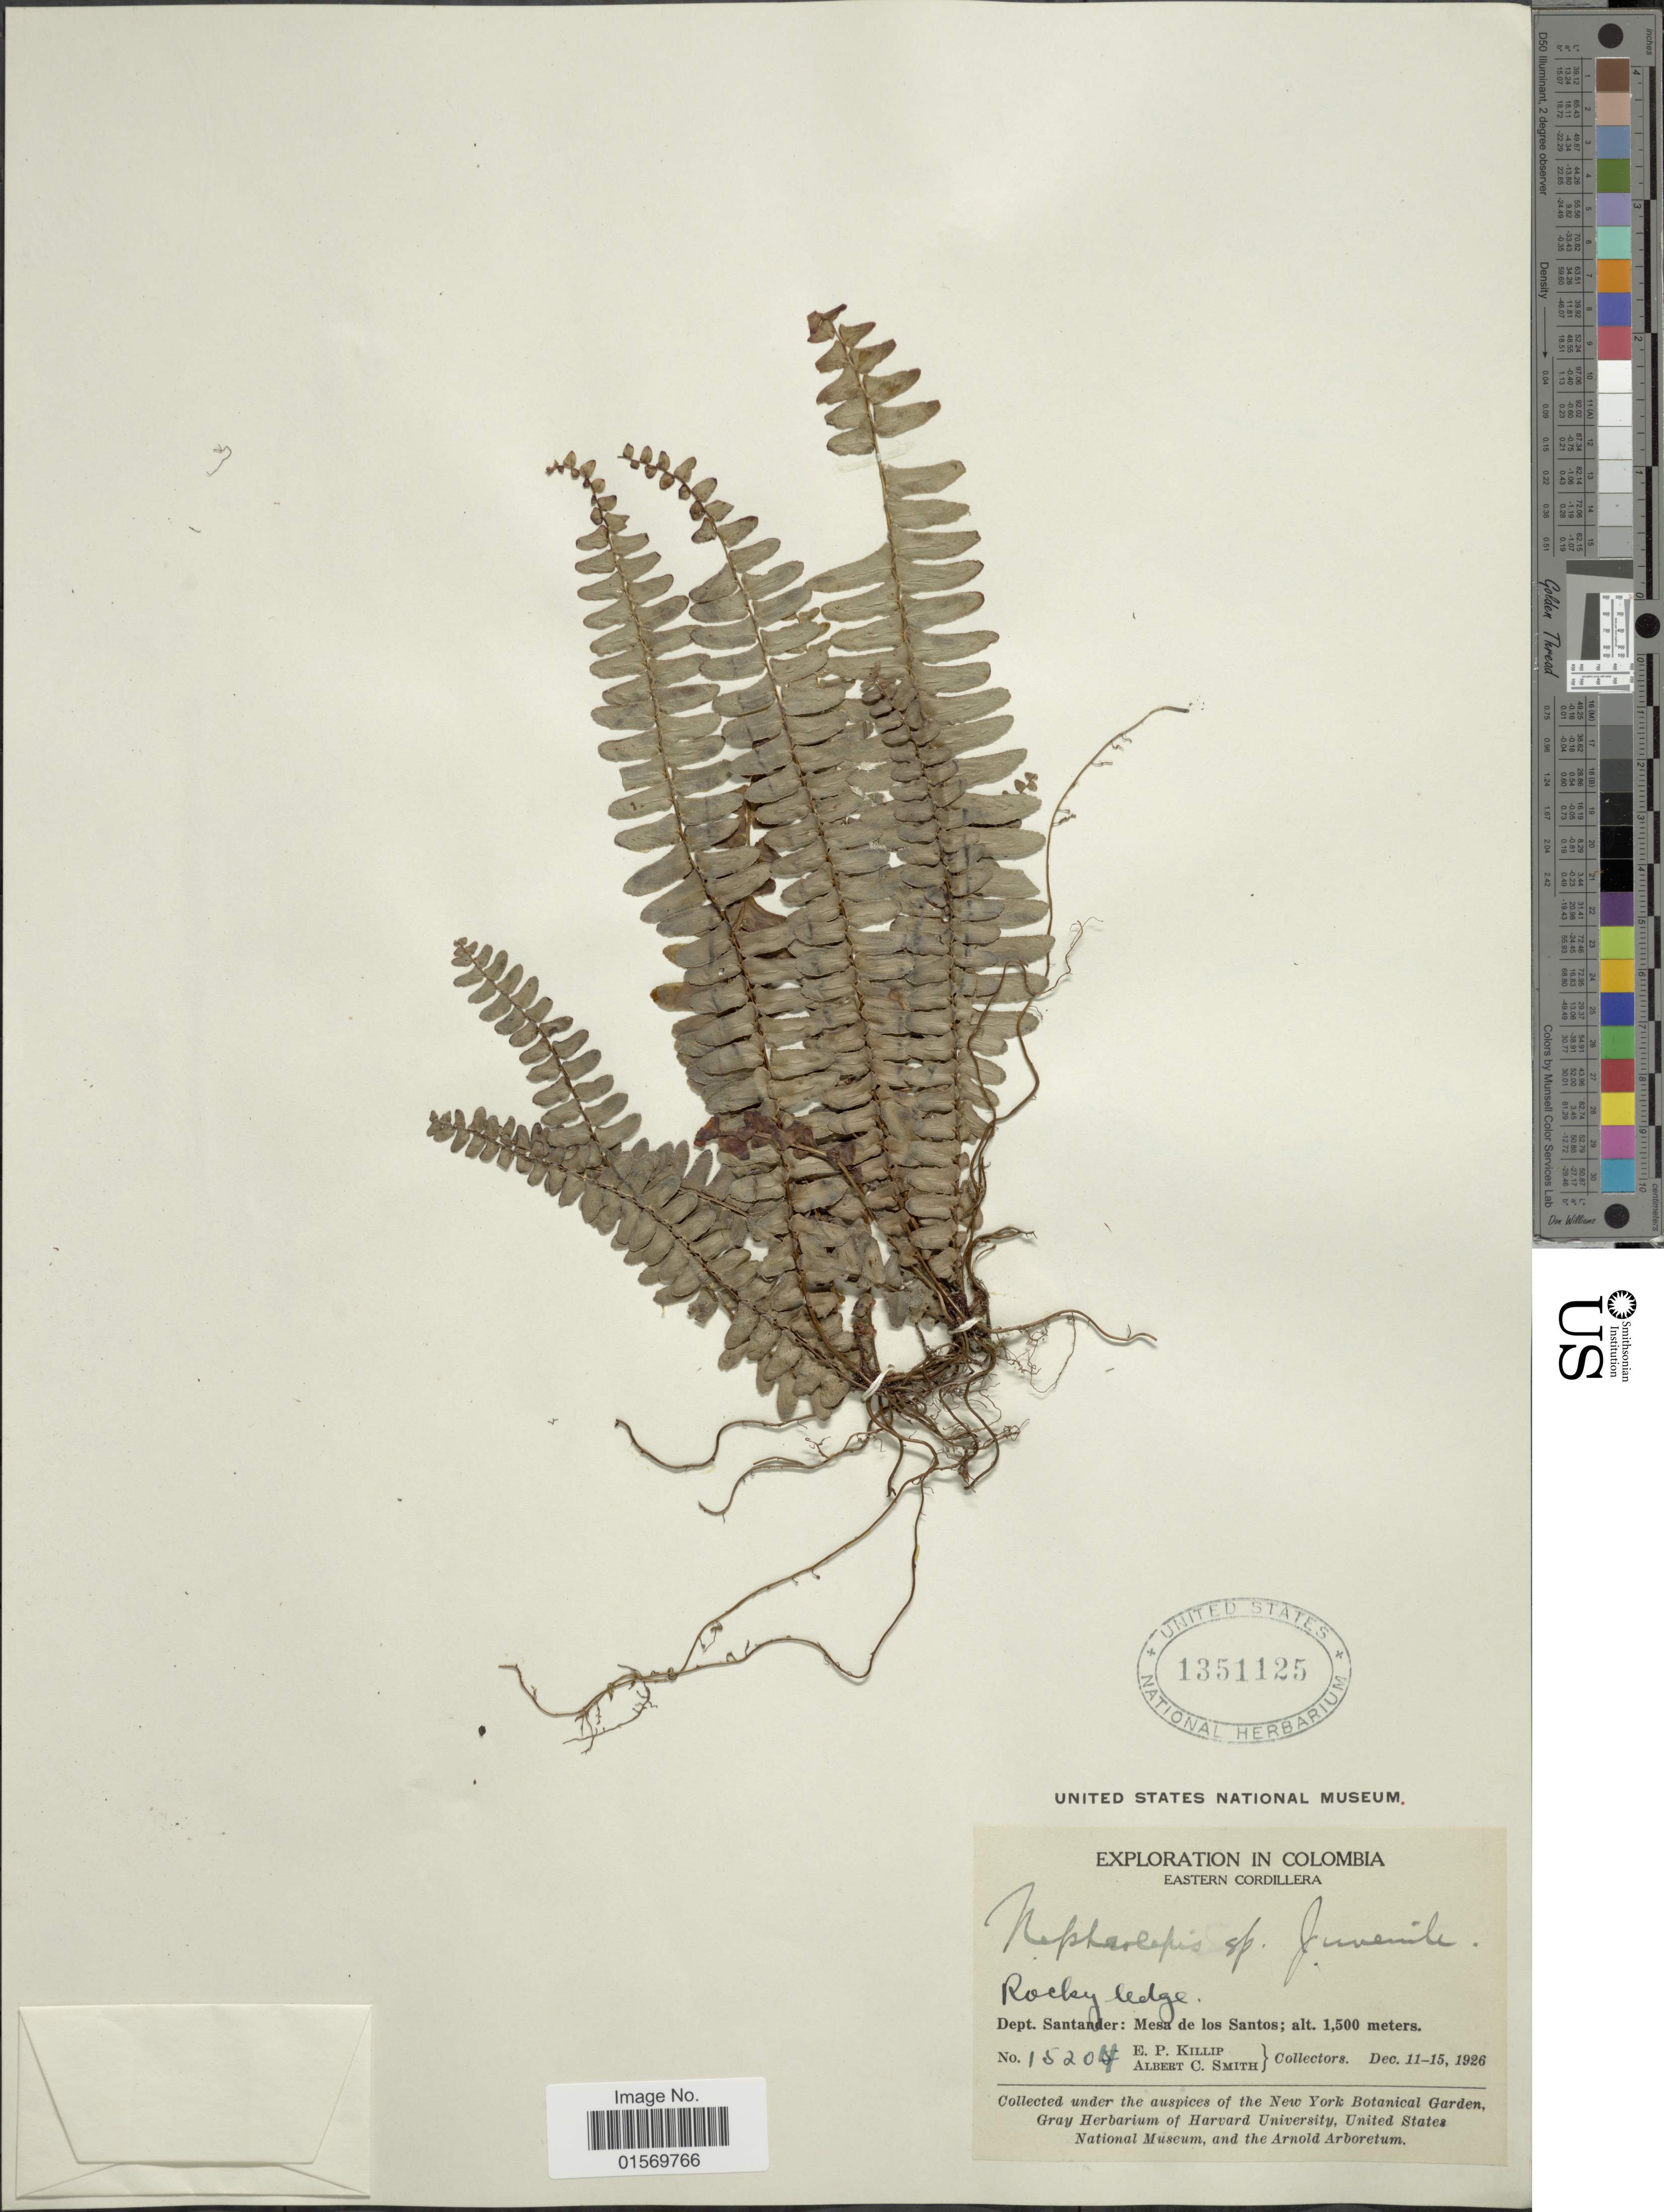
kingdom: Plantae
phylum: Tracheophyta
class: Polypodiopsida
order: Polypodiales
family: Nephrolepidaceae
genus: Nephrolepis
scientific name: Nephrolepis cordifolia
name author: (L.) C. Presl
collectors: E. P. Killip & A. C. Smith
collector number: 15204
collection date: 1926-12-11/1926-12-15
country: Colombia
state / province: Santander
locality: Eastern Cordillera, Mesa de Los Santos.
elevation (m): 1500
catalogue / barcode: US 1351125